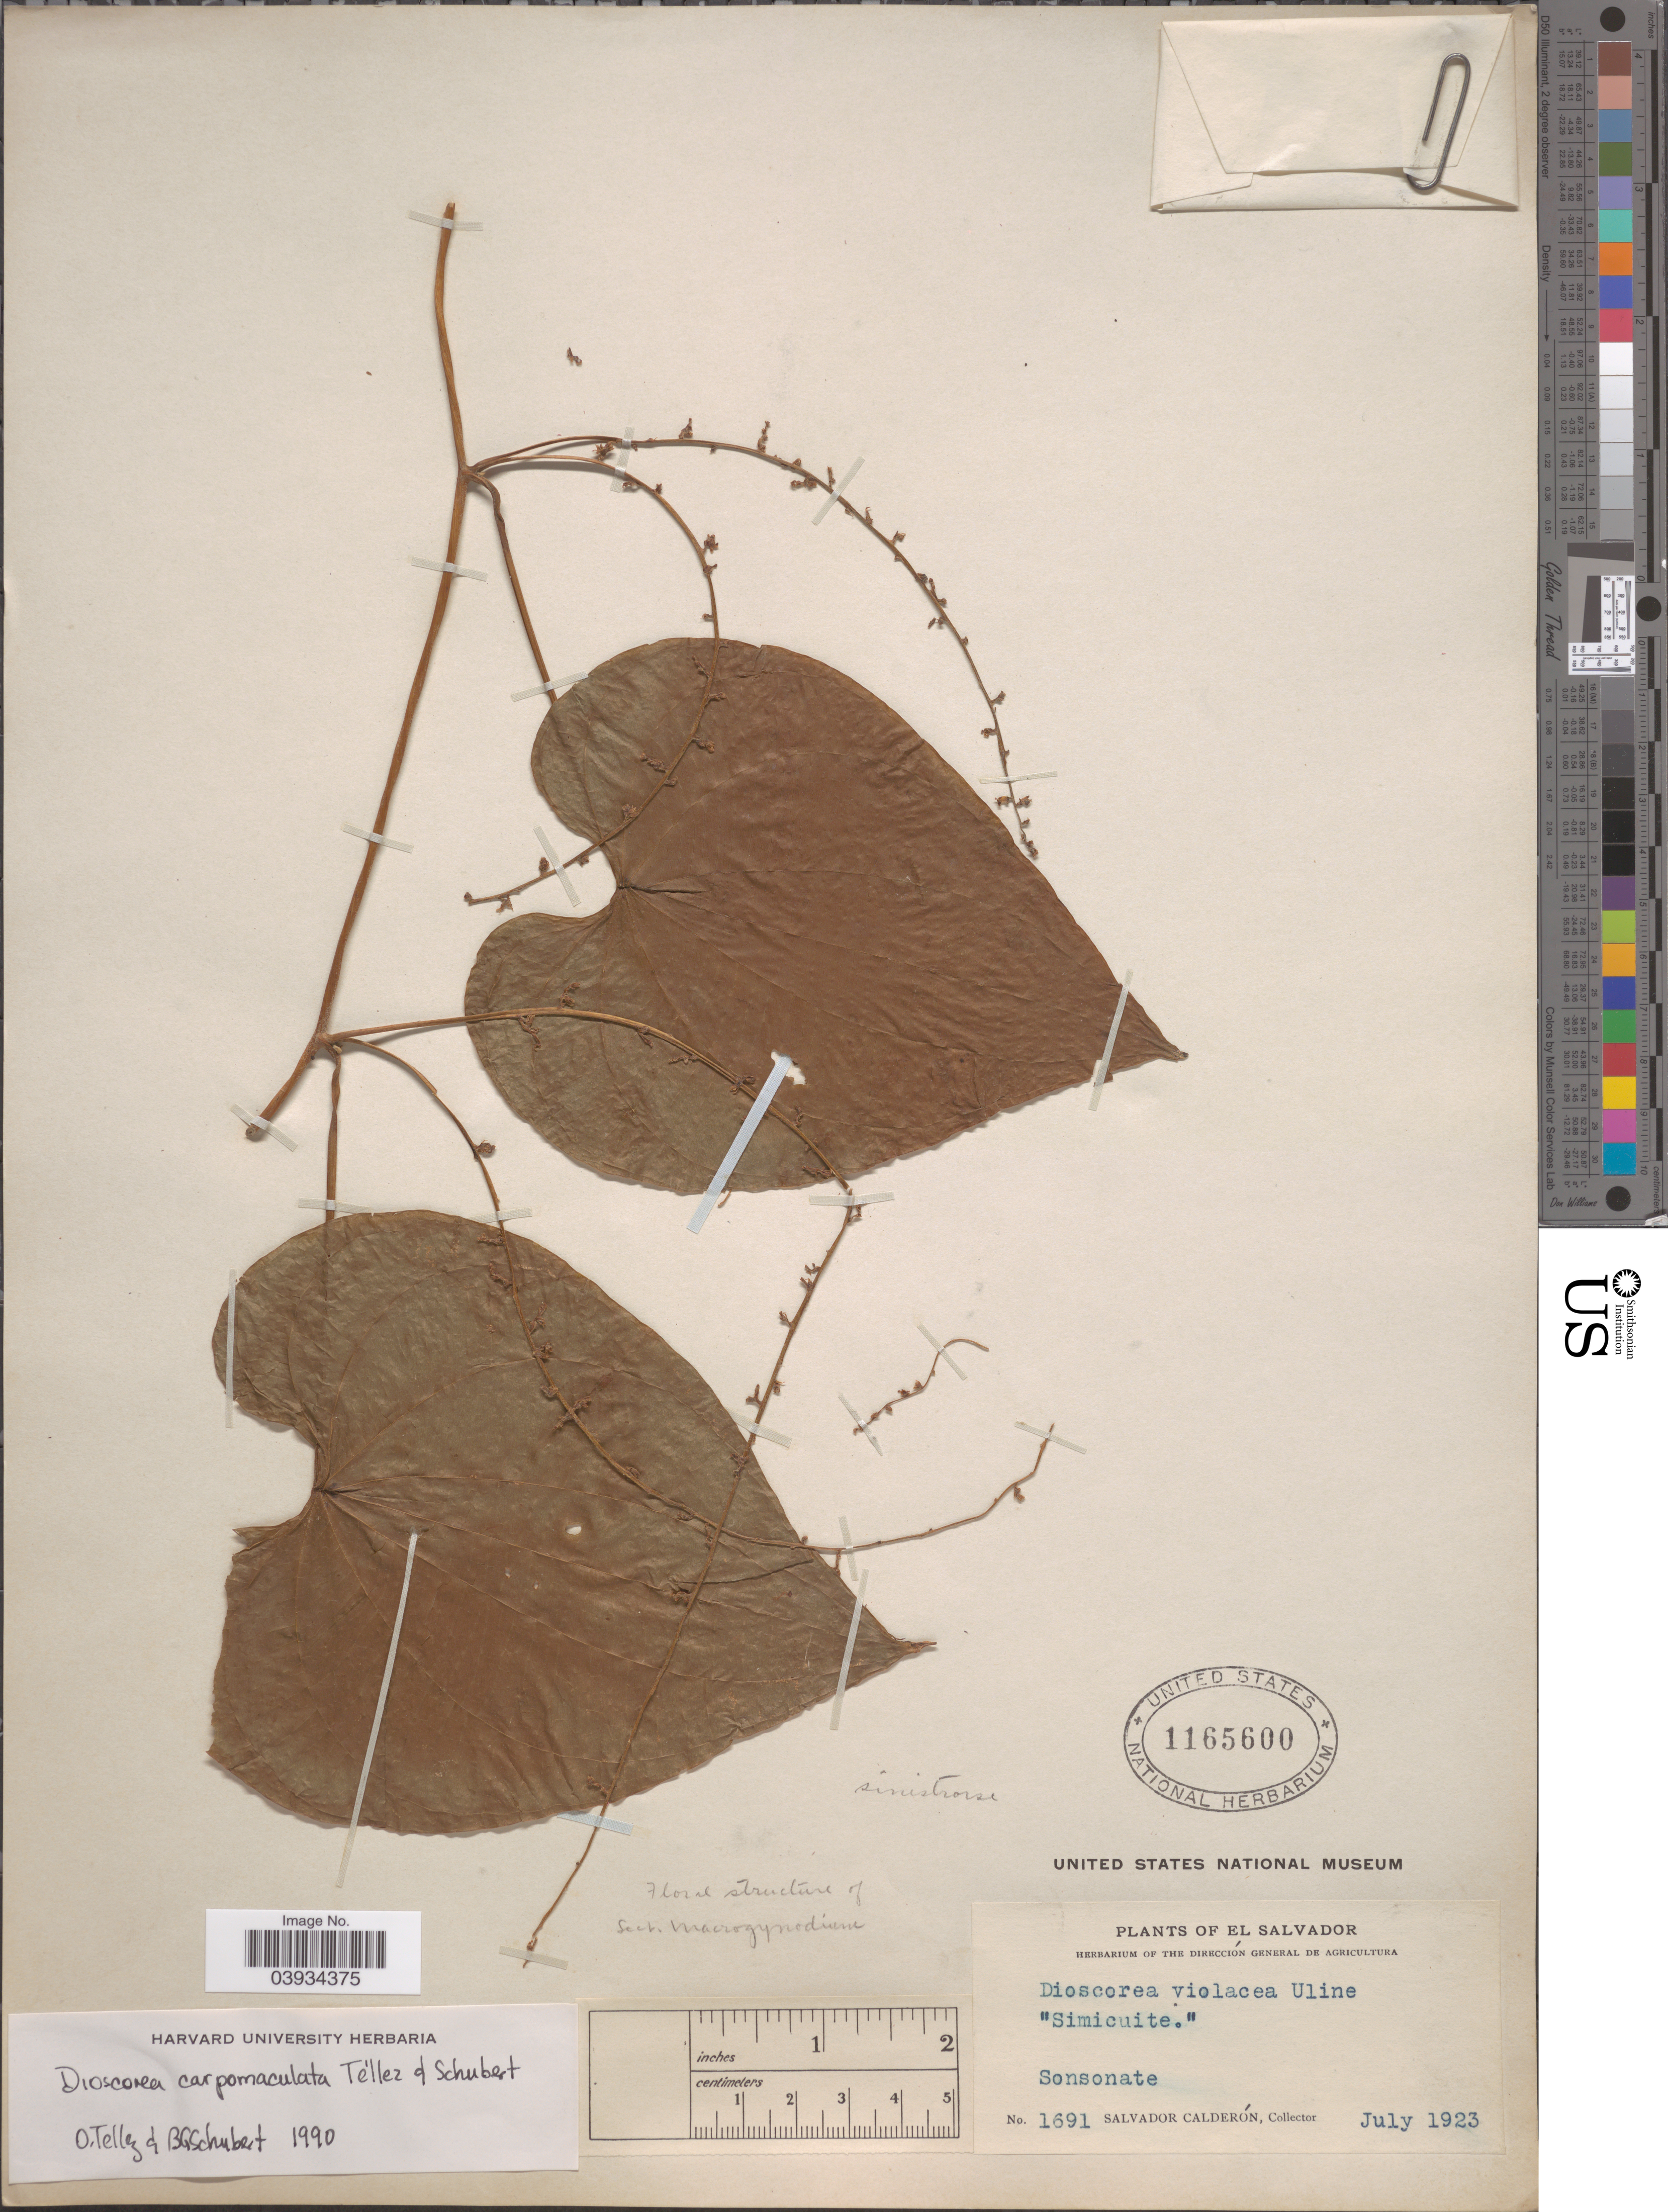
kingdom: Plantae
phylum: Tracheophyta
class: Liliopsida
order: Dioscoreales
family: Dioscoreaceae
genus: Dioscorea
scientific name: Dioscorea carpomaculata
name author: O. Téllez & B.G. Schub.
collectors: S. Calderón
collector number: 1691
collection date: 1923-07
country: El Salvador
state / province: Sonsonate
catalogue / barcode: US 1165600